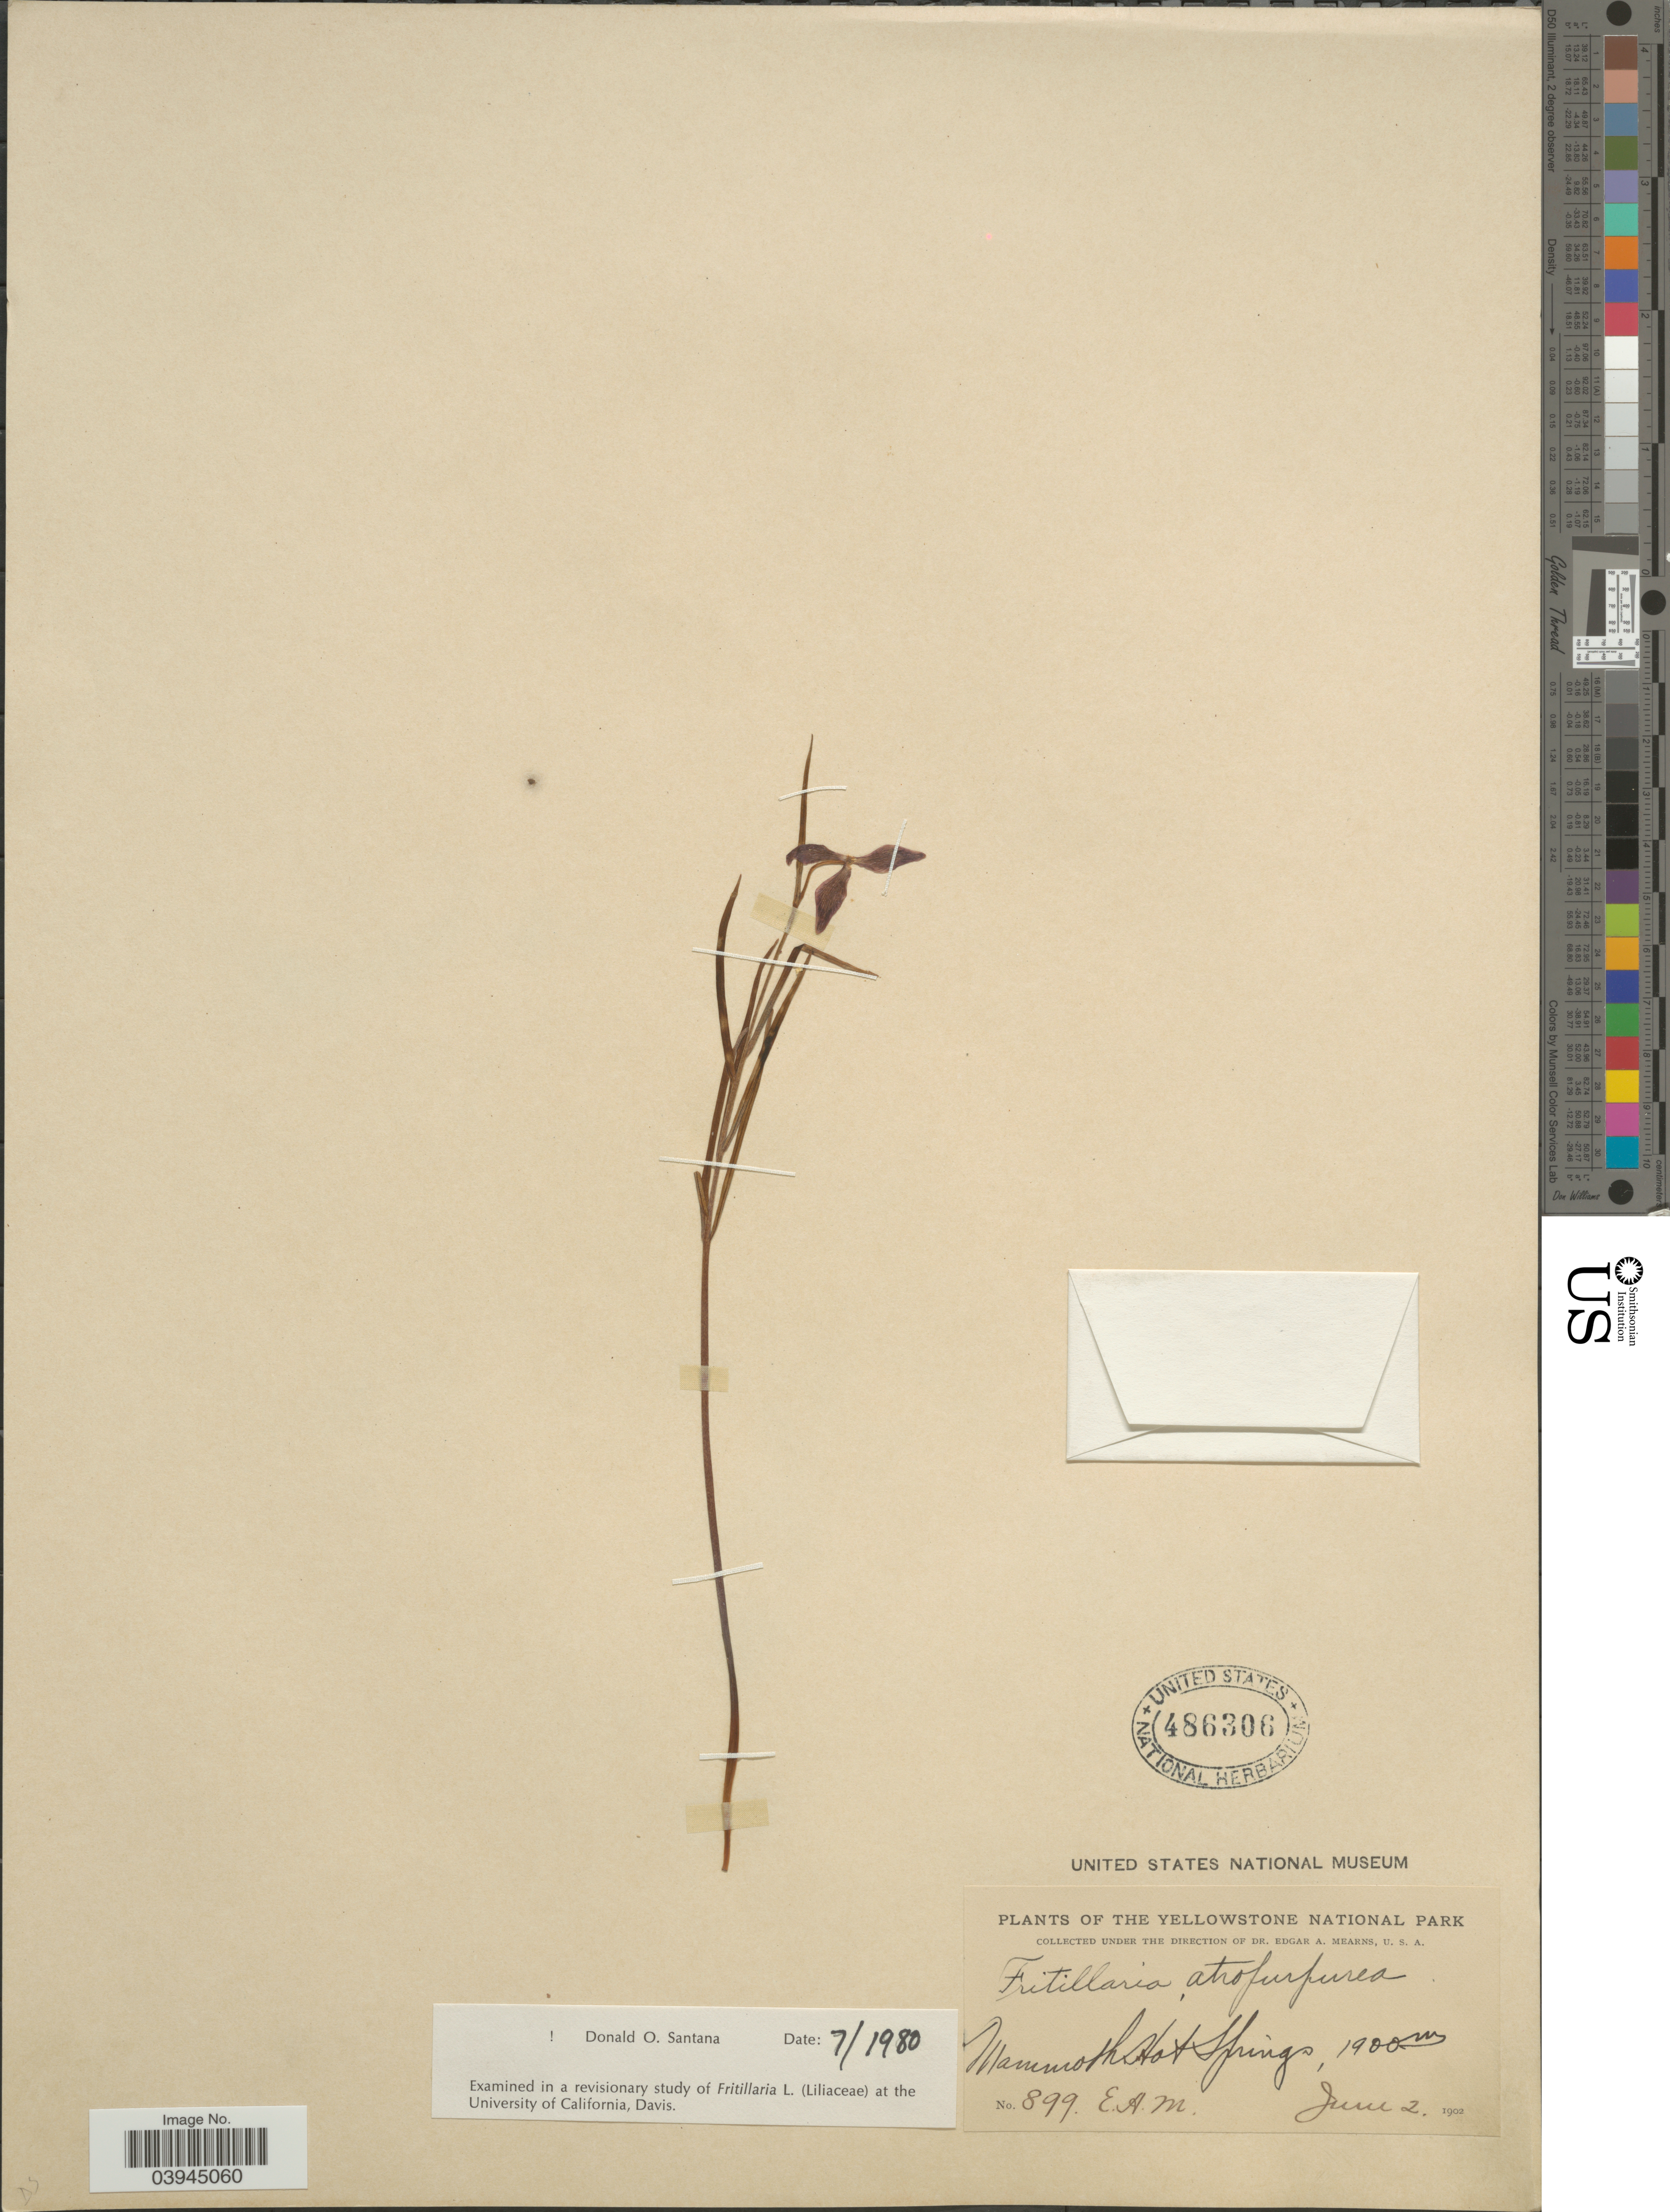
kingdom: Plantae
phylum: Tracheophyta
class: Liliopsida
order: Liliales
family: Liliaceae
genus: Fritillaria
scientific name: Fritillaria atropurpurea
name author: Nutt.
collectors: E. A. Mearns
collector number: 899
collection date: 1902-06-02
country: United States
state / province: Wyoming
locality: The Yellowstone National Park. Mammoth Hot Springs.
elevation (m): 1900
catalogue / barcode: US 486306